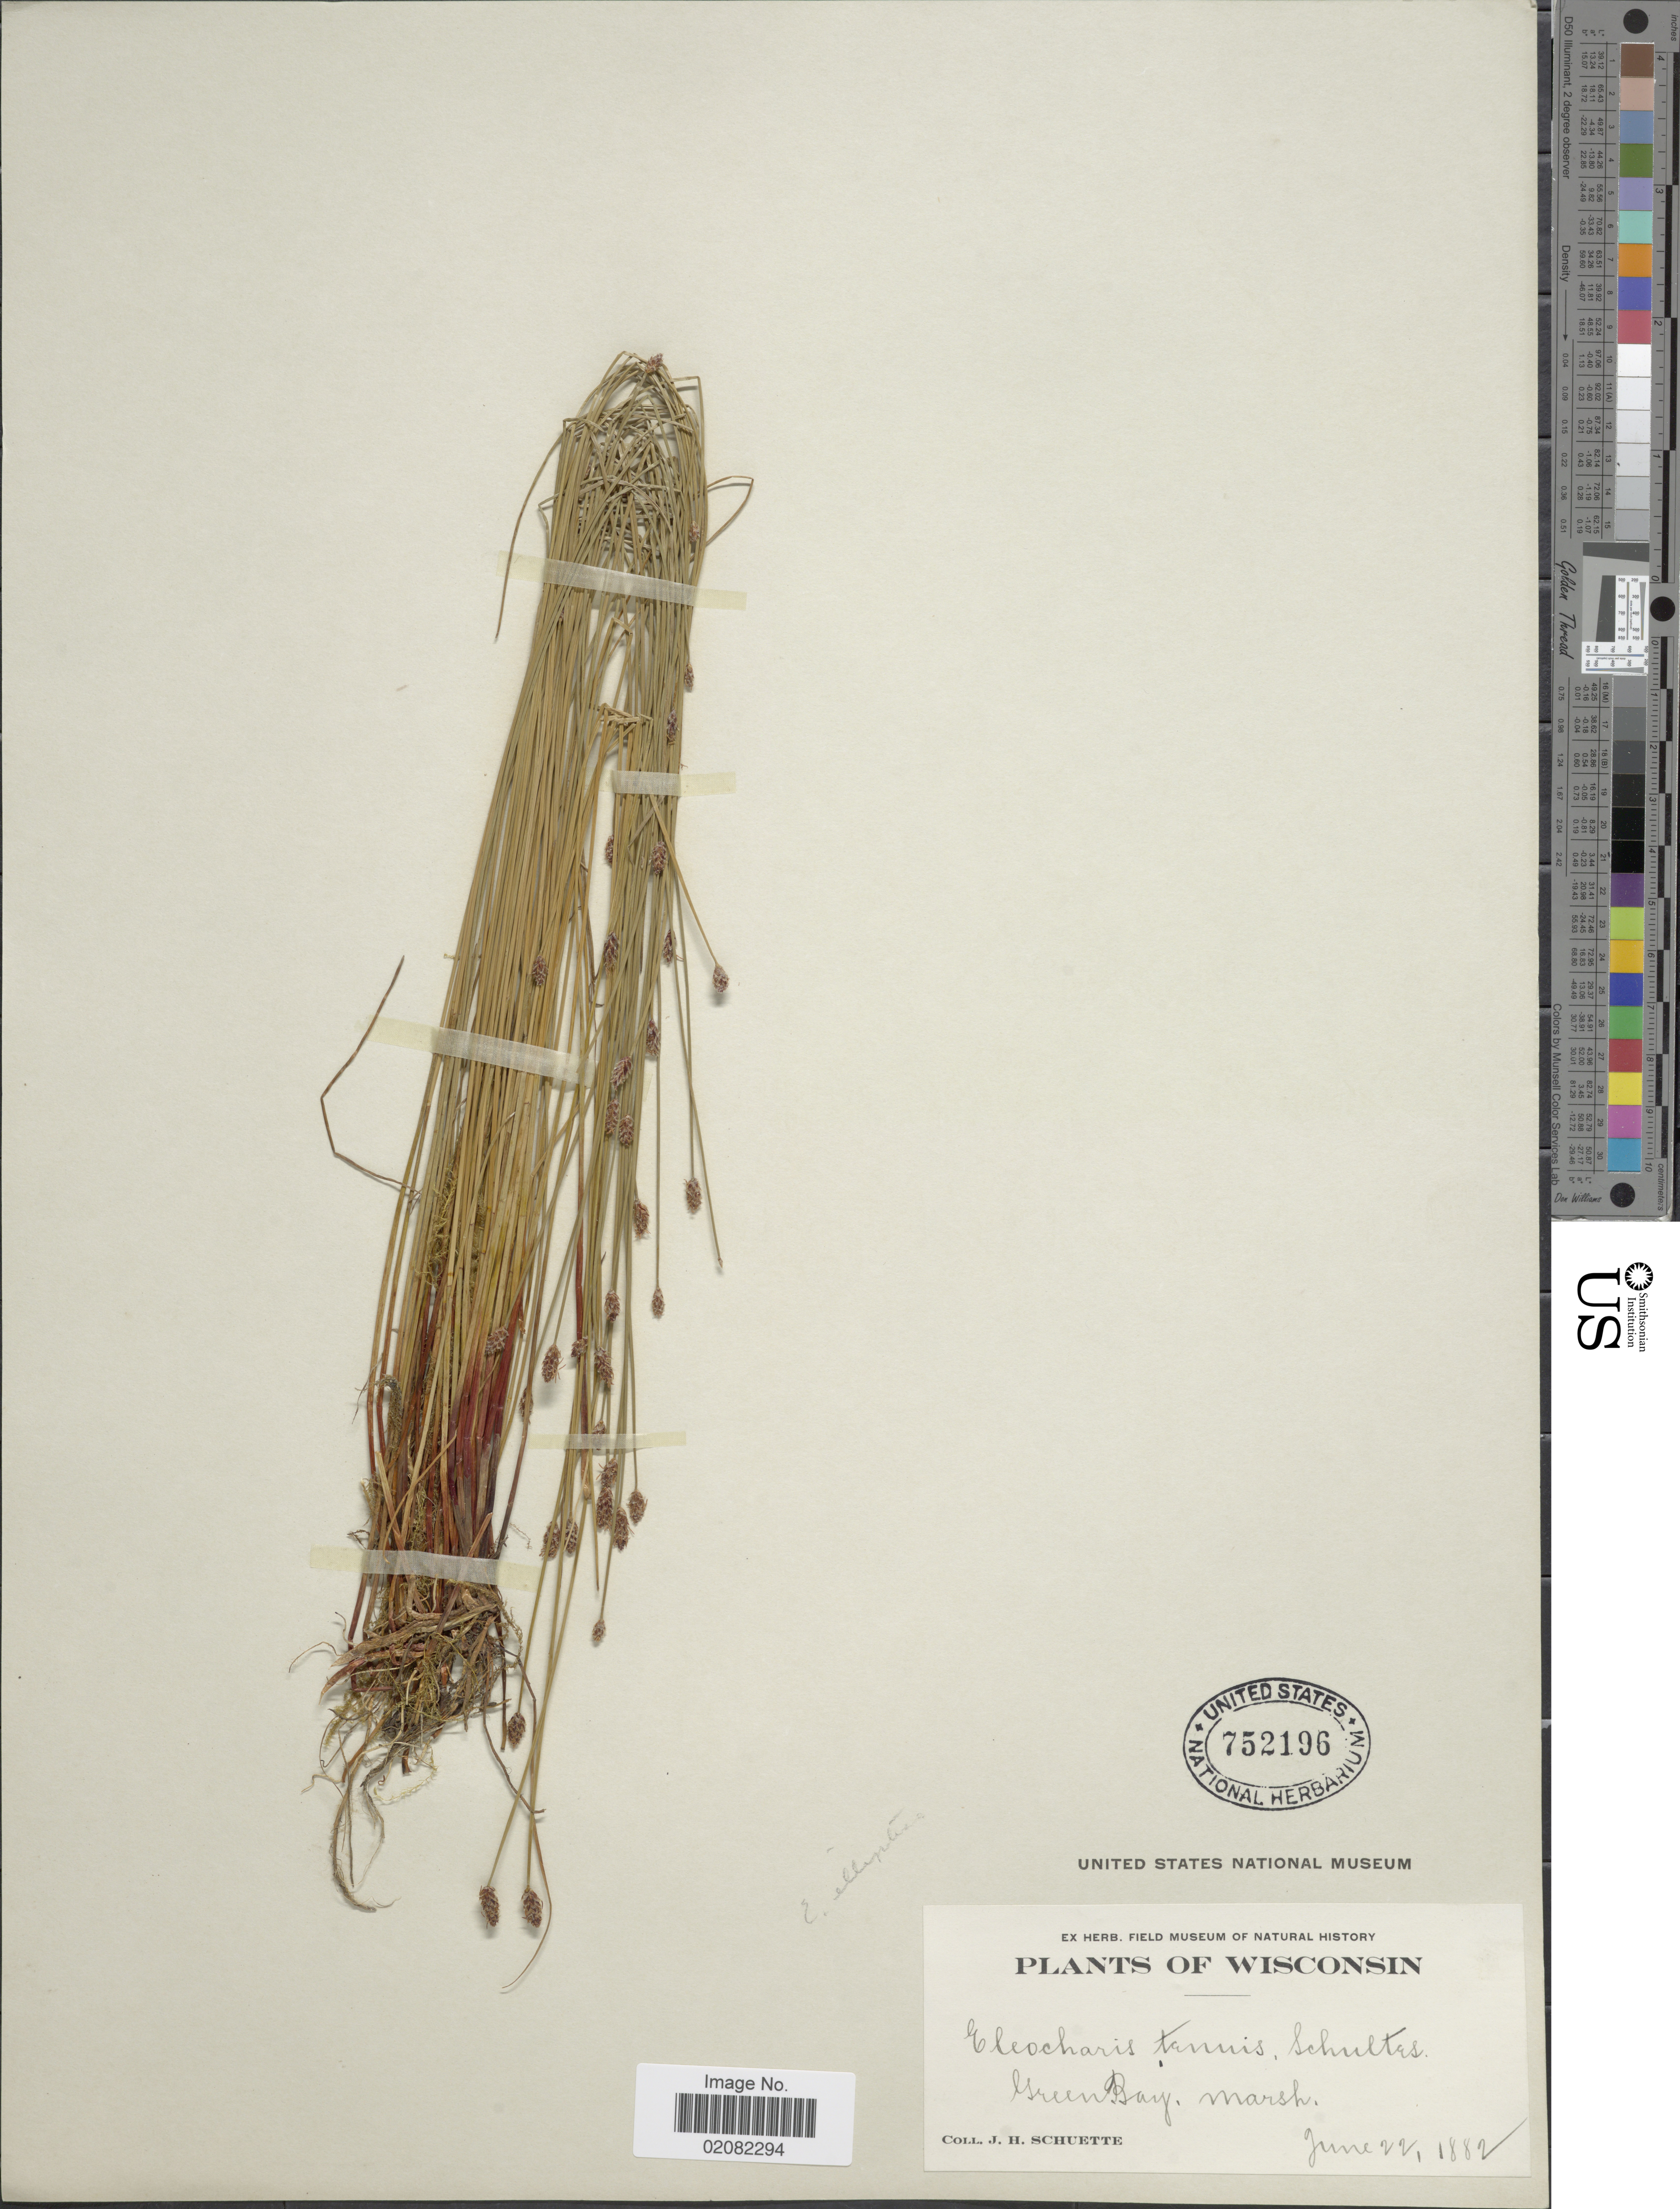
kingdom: Plantae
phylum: Tracheophyta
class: Liliopsida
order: Poales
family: Cyperaceae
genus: Eleocharis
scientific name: Eleocharis elliptica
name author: Kunth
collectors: J. H. Schuette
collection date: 1882-06-22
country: United States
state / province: Wisconsin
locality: Green Bay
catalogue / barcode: US 752196